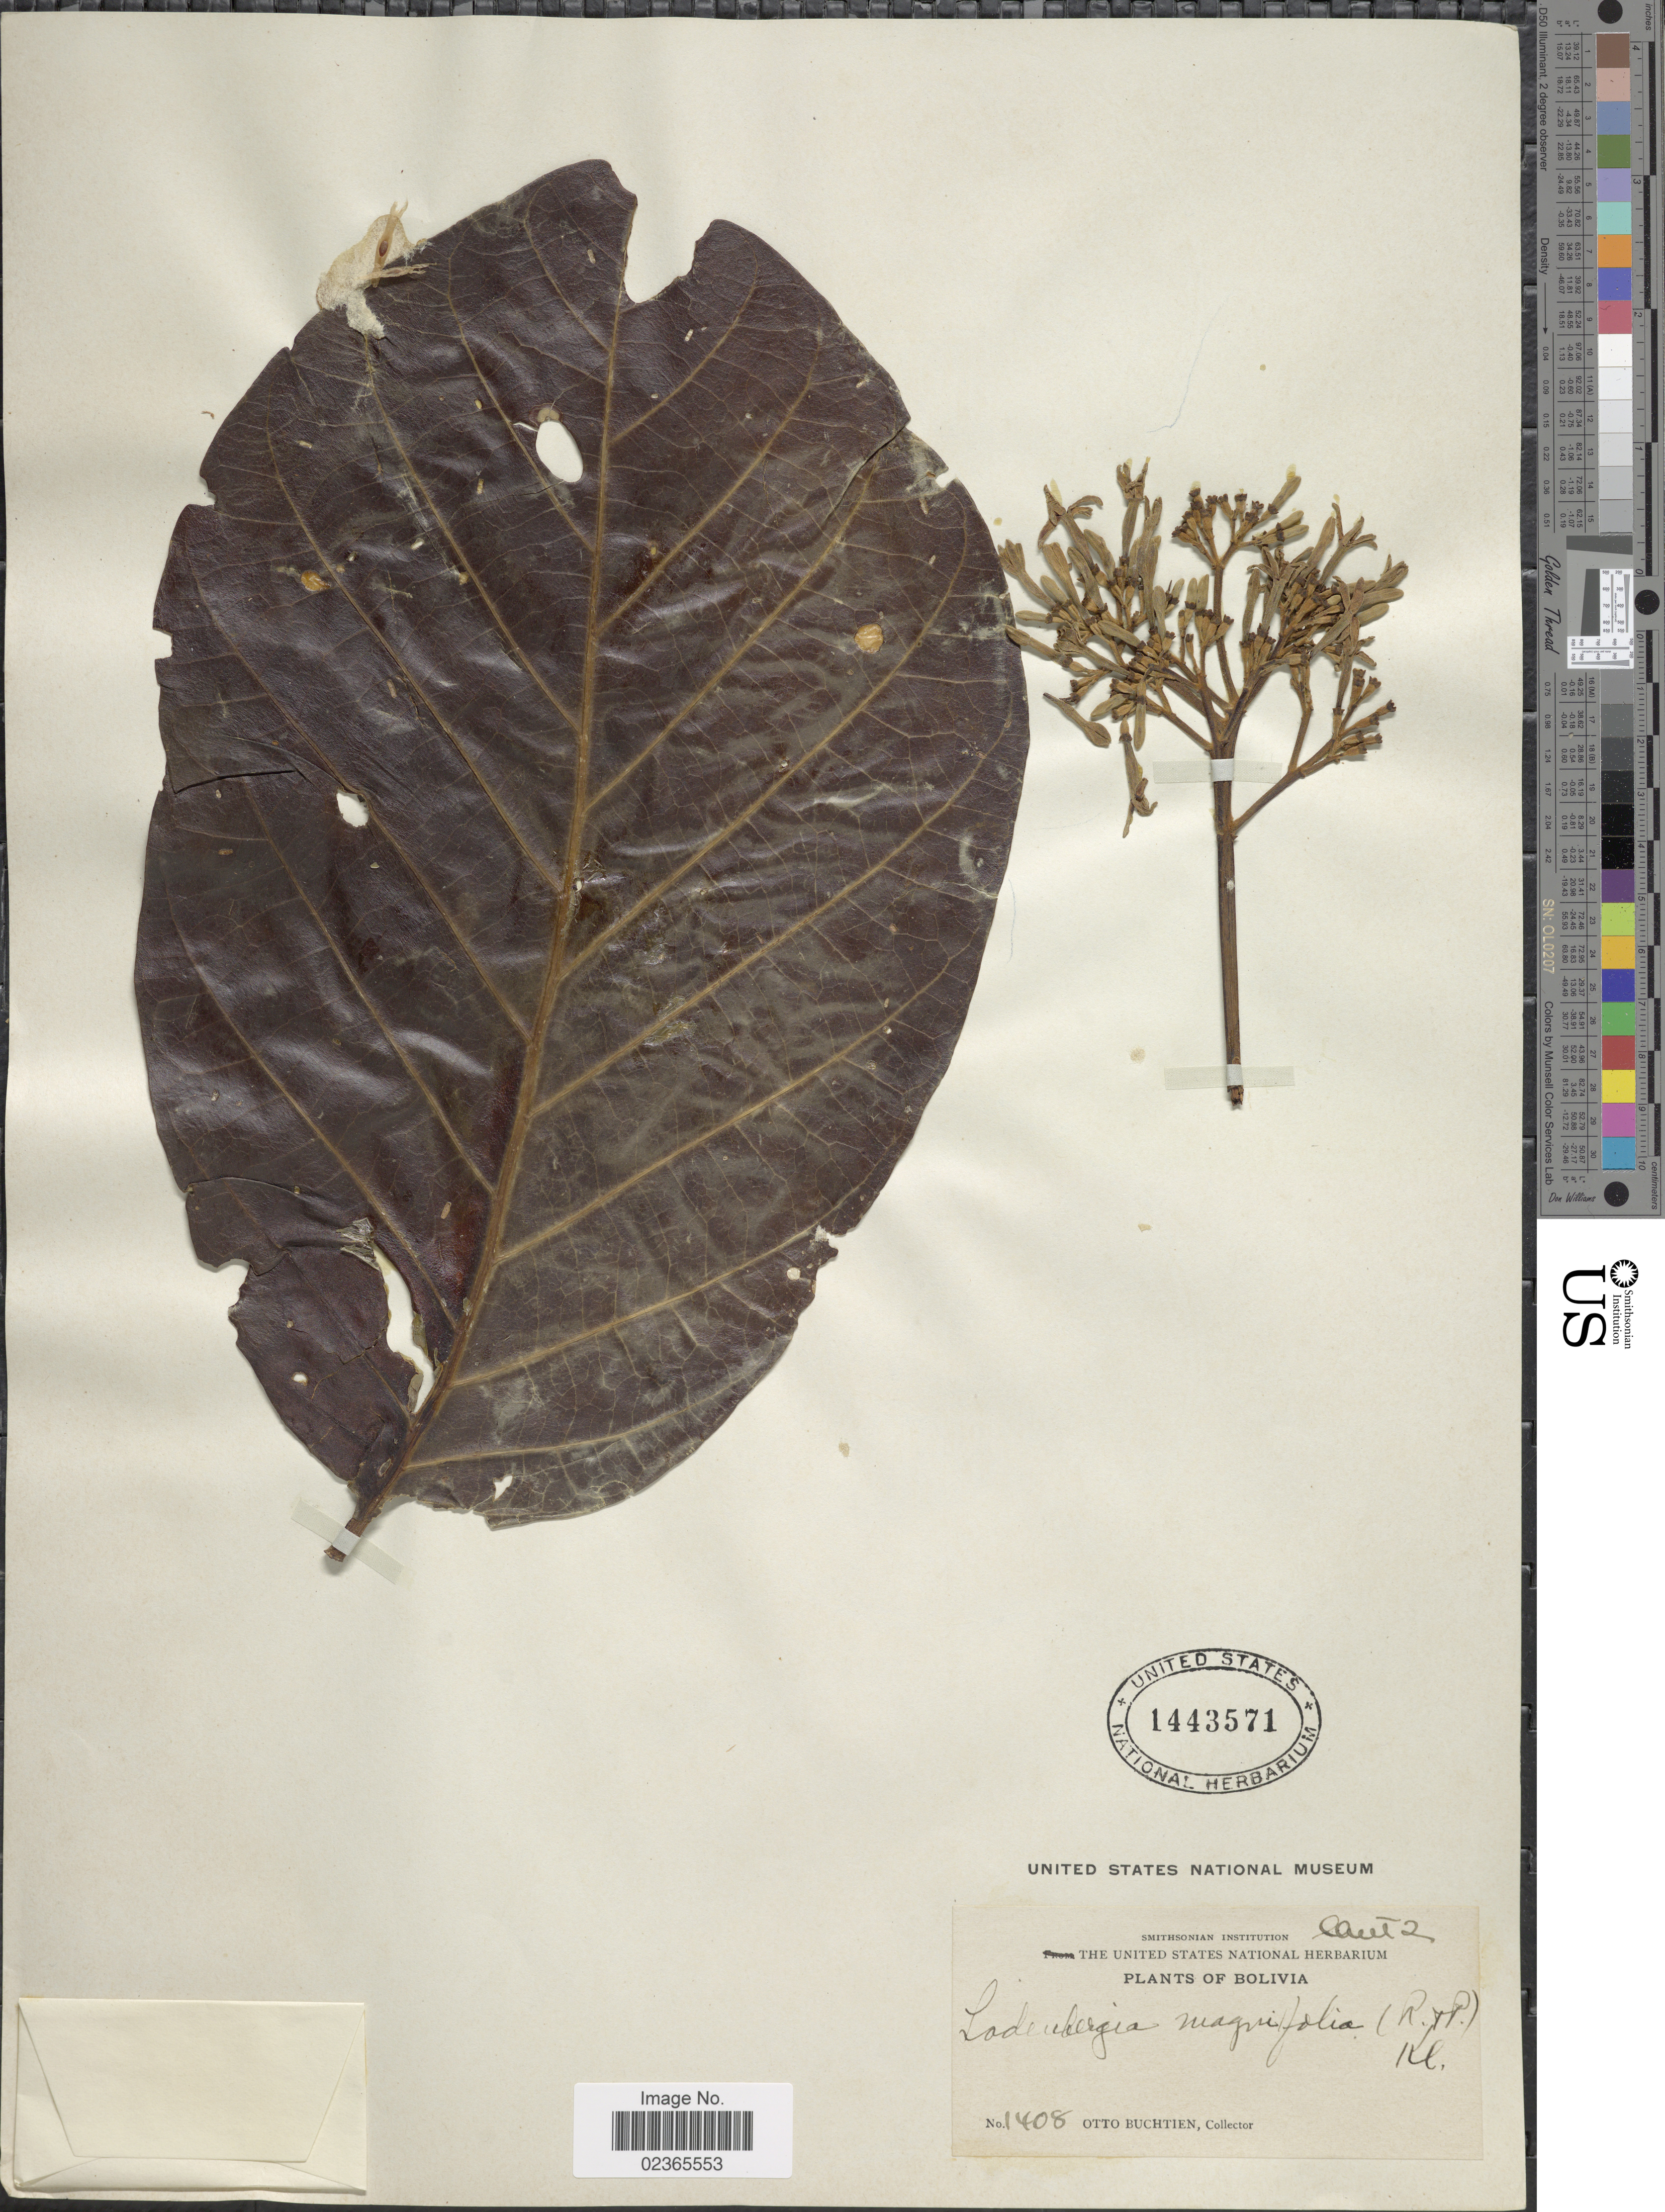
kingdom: Plantae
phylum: Tracheophyta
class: Magnoliopsida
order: Gentianales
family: Rubiaceae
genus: Ladenbergia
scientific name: Ladenbergia oblongifolia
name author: (Mutis) L. Andersson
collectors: O. Buchtien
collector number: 1408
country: Bolivia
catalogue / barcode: US 1443571